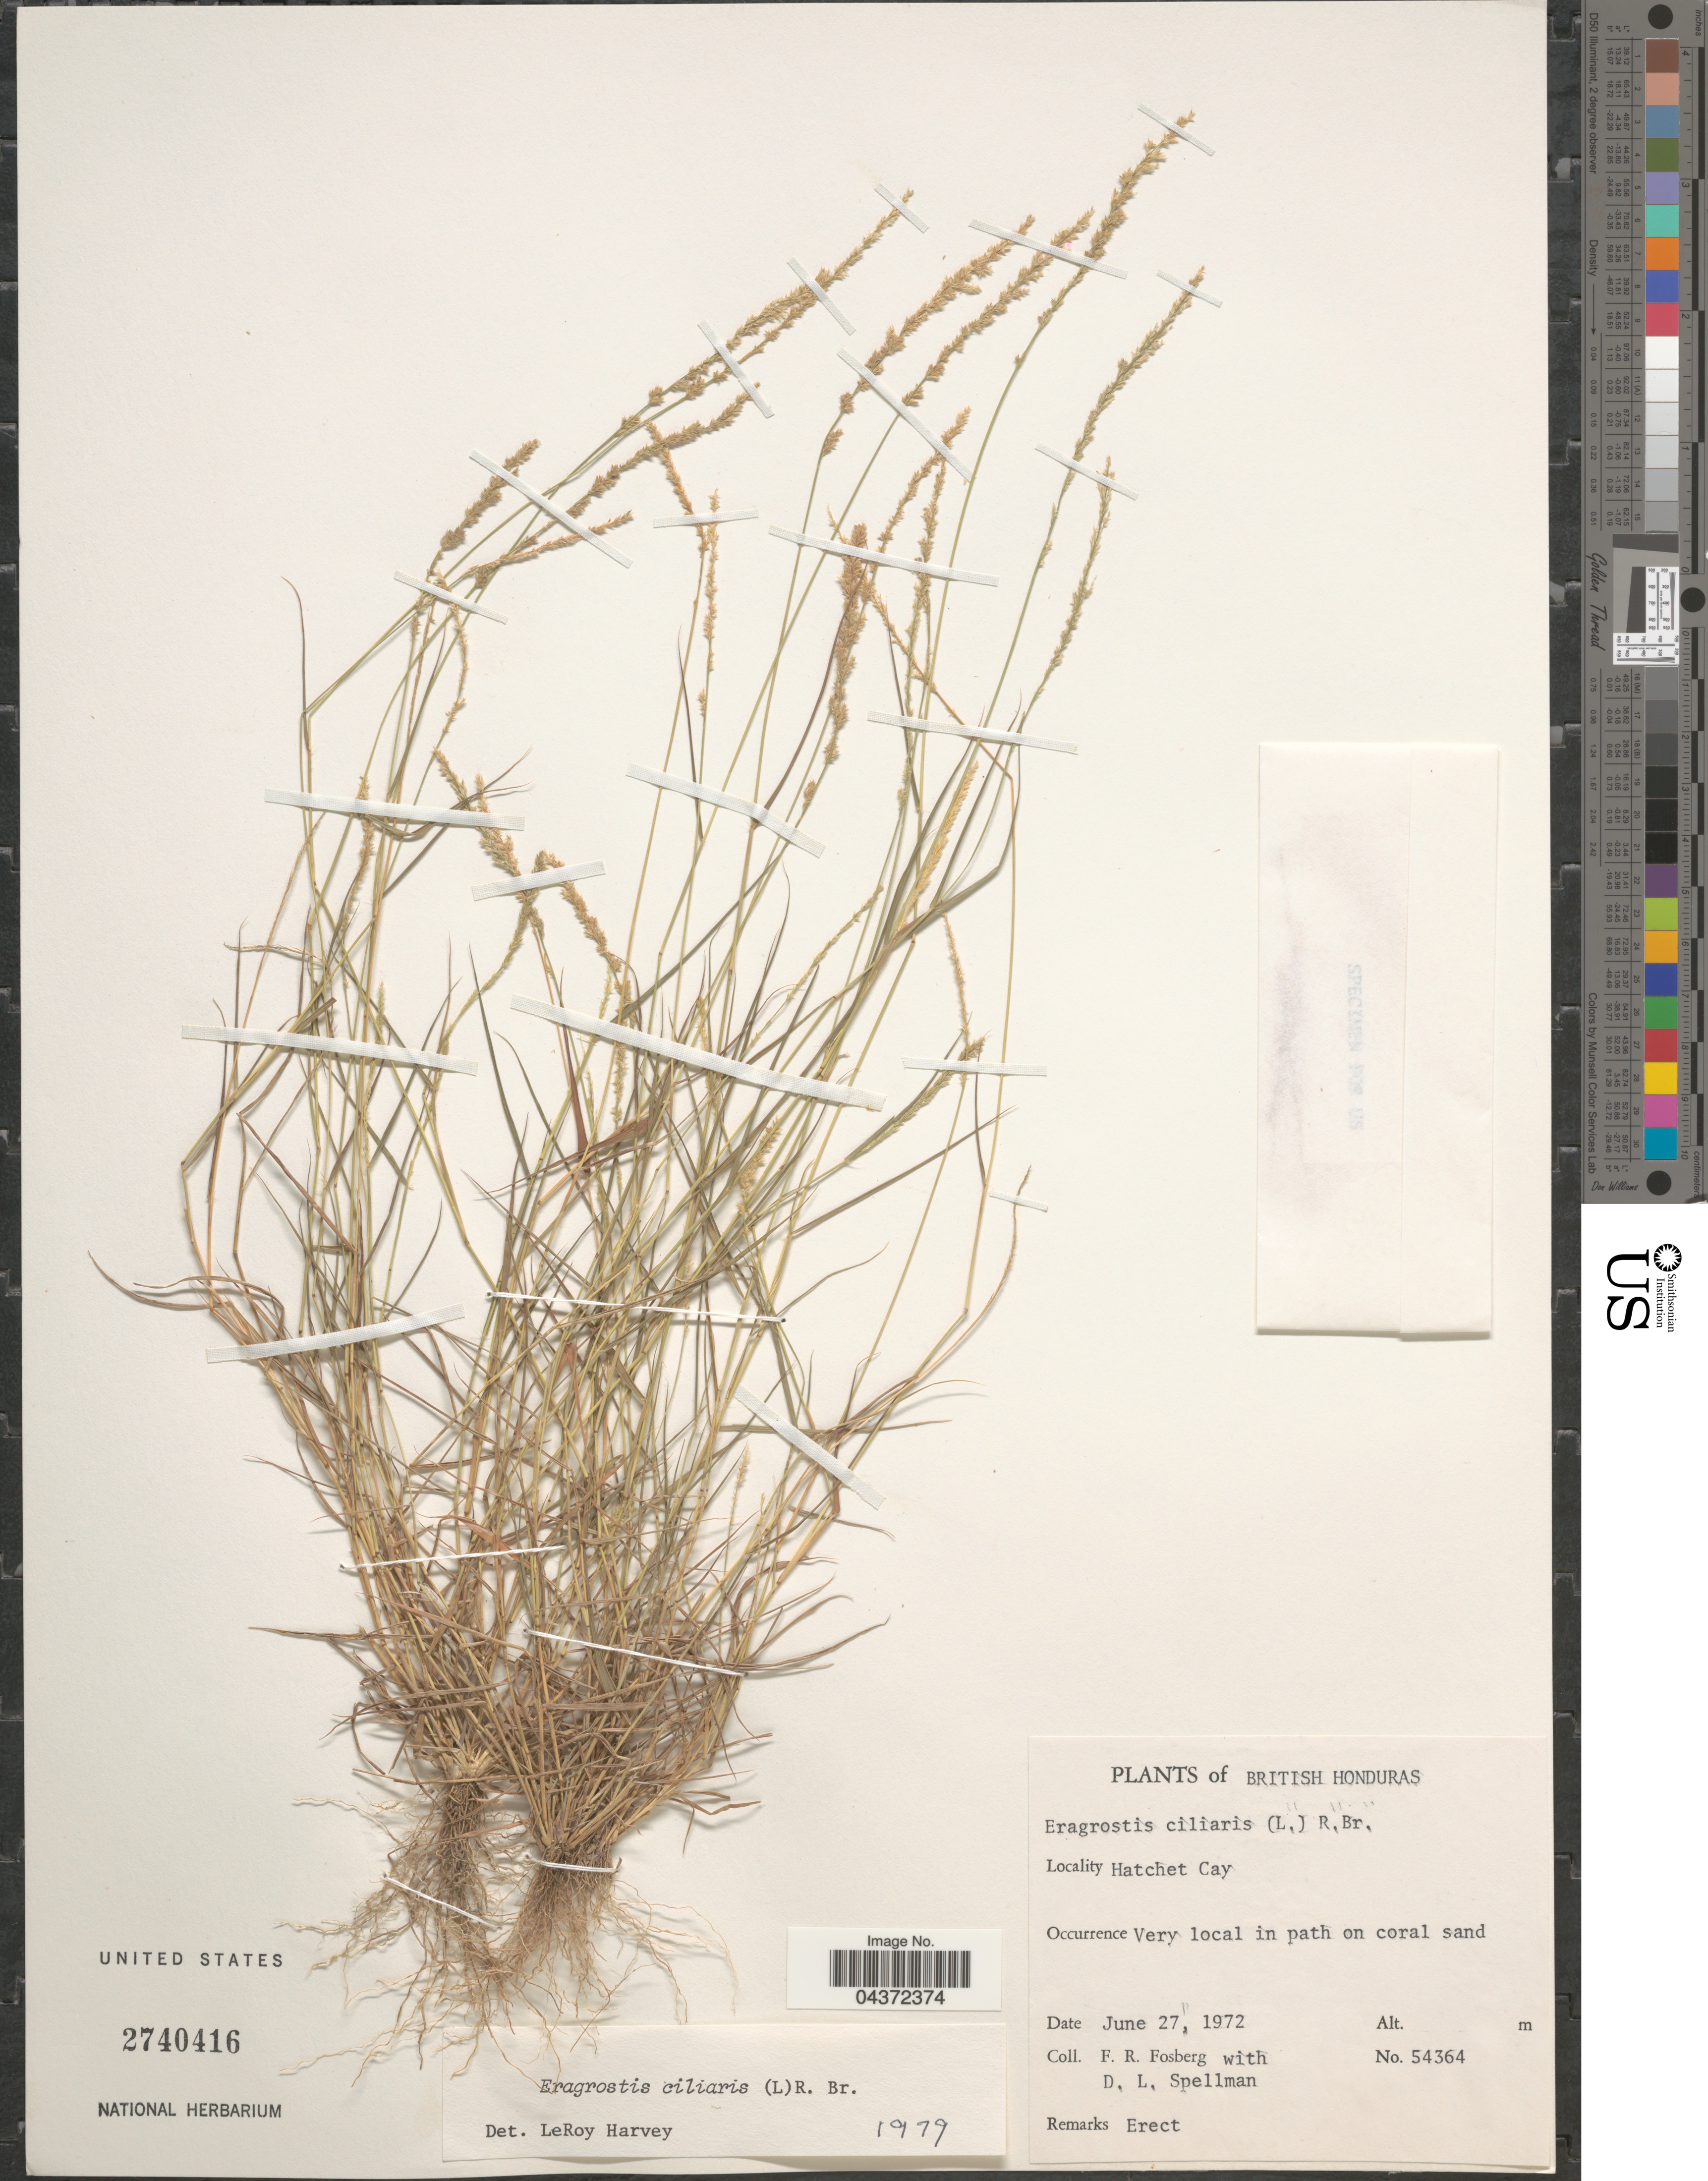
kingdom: Plantae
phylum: Tracheophyta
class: Liliopsida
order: Poales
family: Poaceae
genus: Eragrostis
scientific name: Eragrostis ciliaris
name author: (L.) R. Br.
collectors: F. R. Fosberg & D. L. Spellman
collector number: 54364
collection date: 1972-06-27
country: Belize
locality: British Honduras. Hatchet Cay.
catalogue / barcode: US 2740416